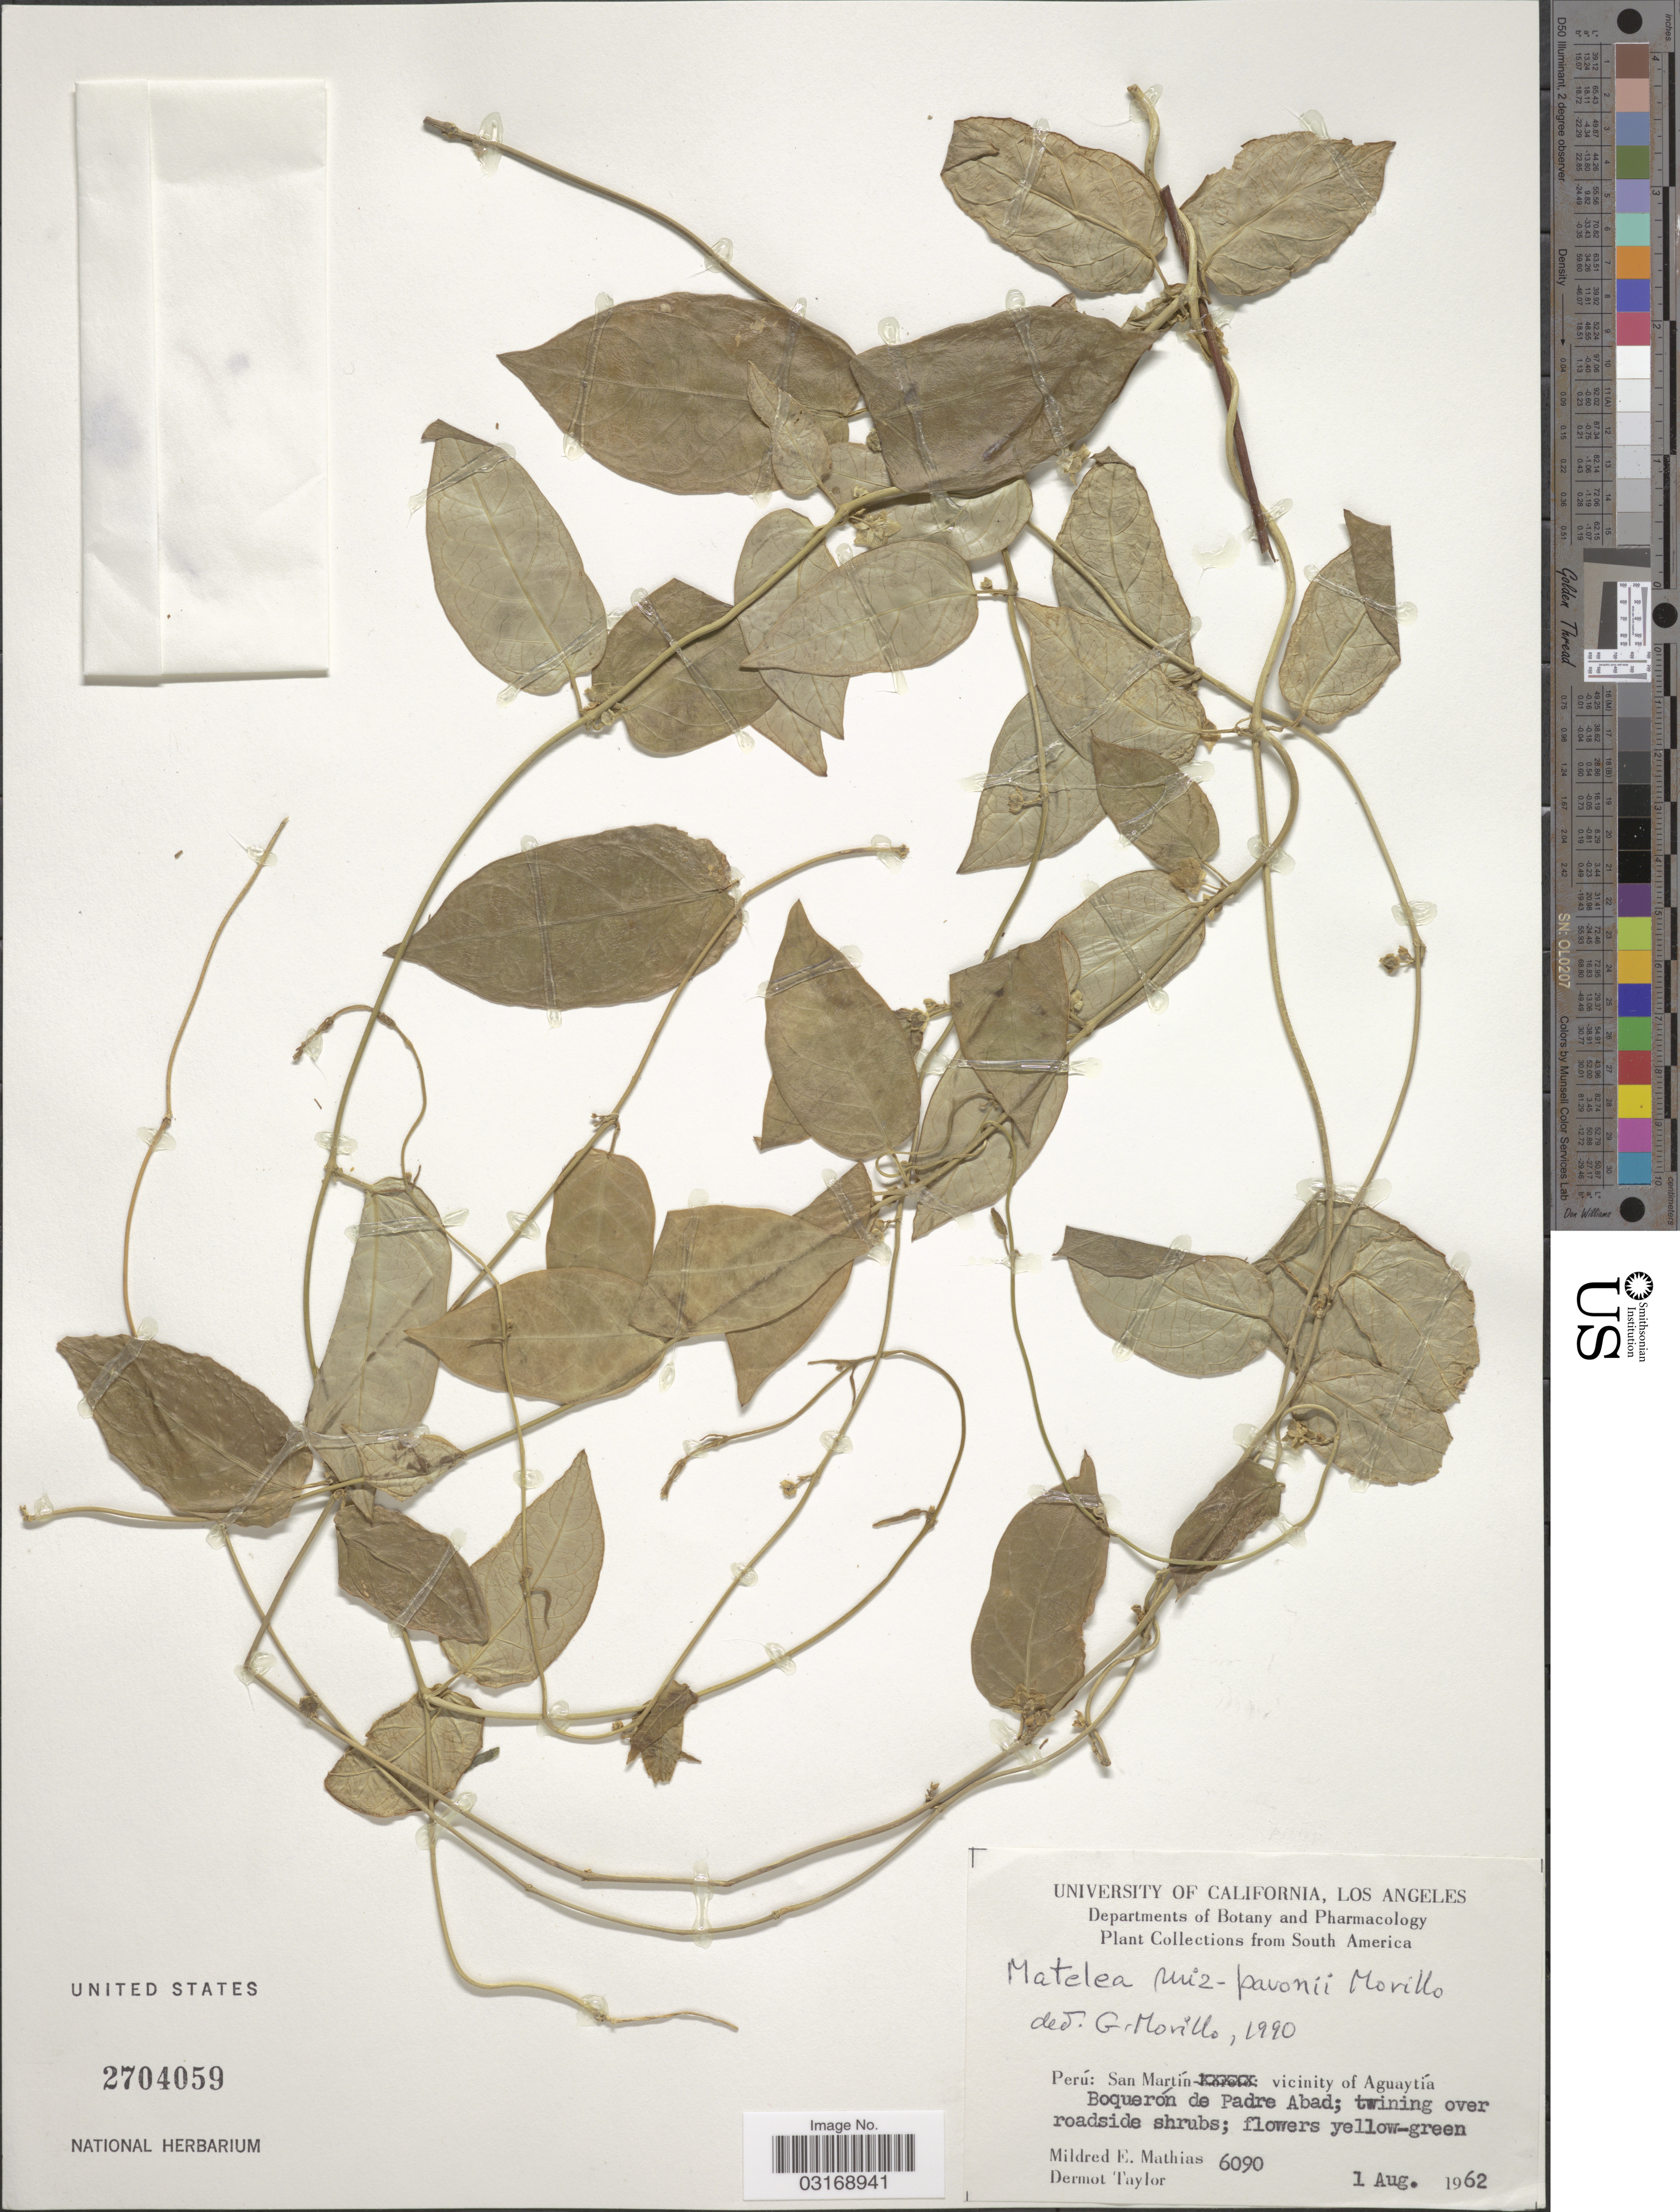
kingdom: Plantae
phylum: Tracheophyta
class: Magnoliopsida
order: Gentianales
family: Apocynaceae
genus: Matelea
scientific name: Matelea ruiz-pavonii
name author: Morillo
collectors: M. E. Mathias & D. Taylor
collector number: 6090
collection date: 1962-08-01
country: Peru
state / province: San Martín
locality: Vicinity of Aguaytía. Boqueron de Padre Abad.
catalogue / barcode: US 2704059